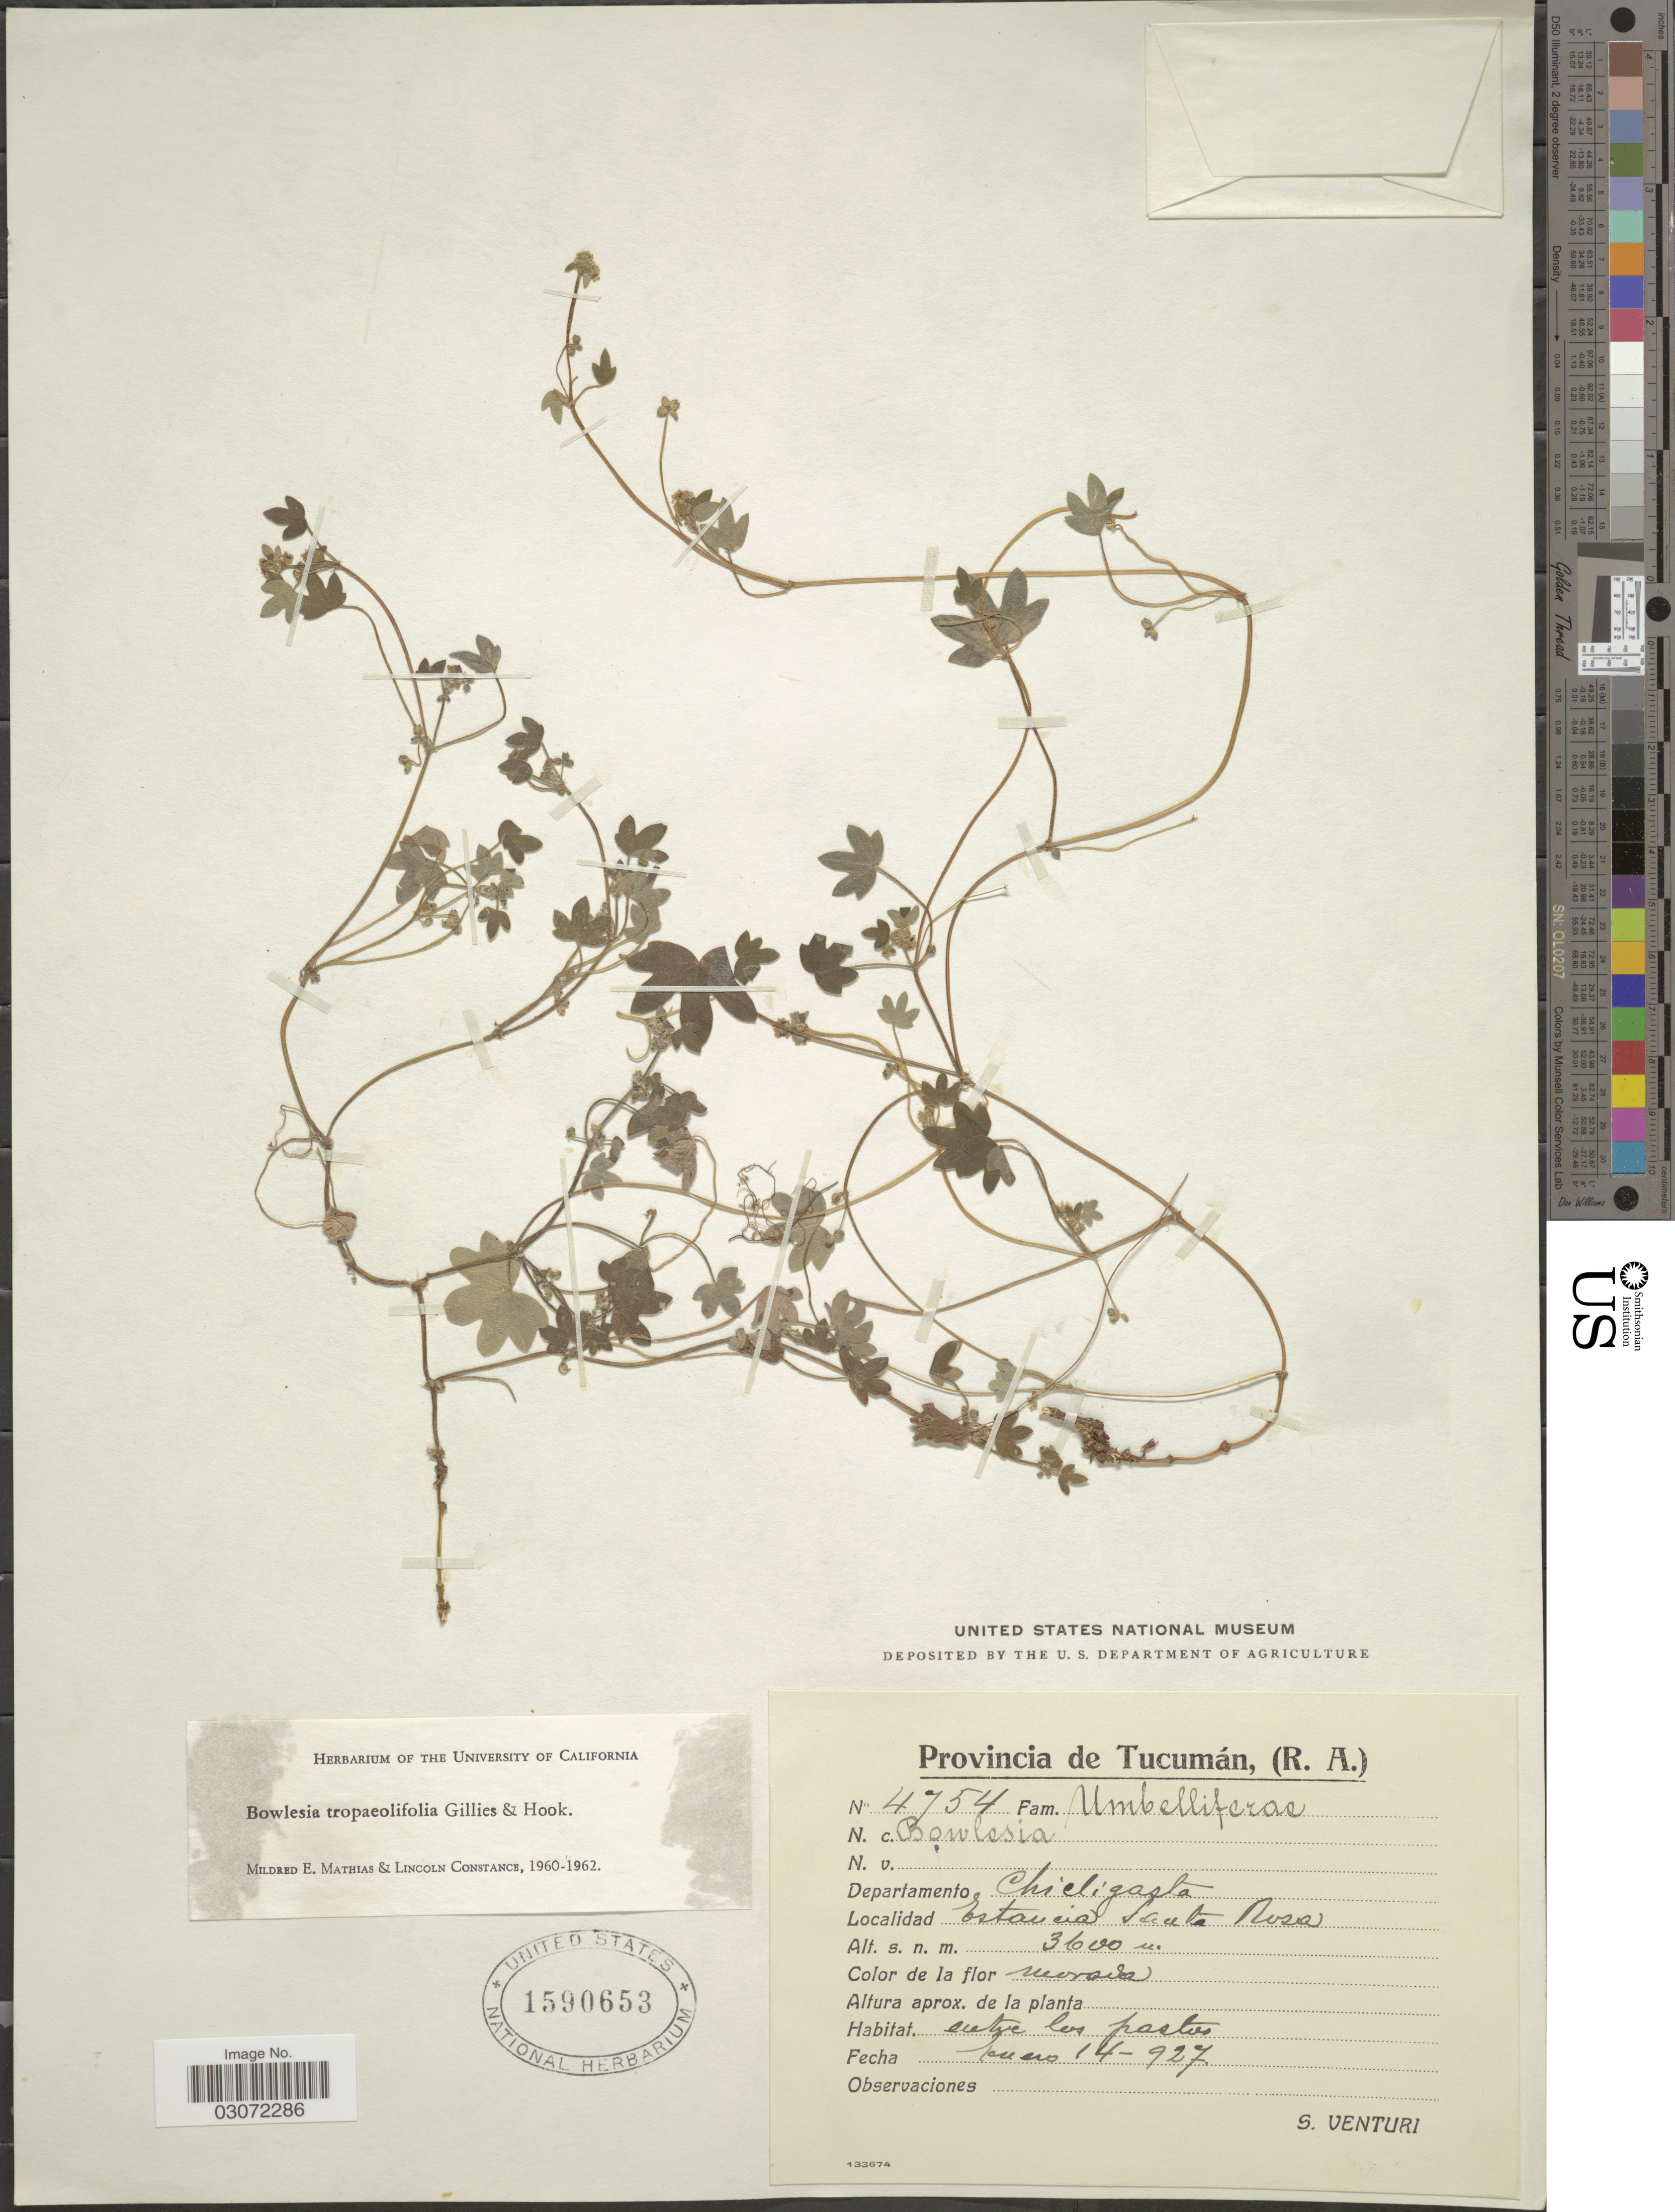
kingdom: Plantae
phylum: Tracheophyta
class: Magnoliopsida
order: Apiales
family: Apiaceae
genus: Bowlesia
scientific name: Bowlesia tropaeolifolia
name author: J.M. Gillet & Hook.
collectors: S. Venturi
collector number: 4754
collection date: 1927-01-14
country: Argentina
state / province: Tucuman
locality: Departamento Chicligasta. Estancia Santa Rosa.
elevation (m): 3600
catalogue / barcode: US 1590653